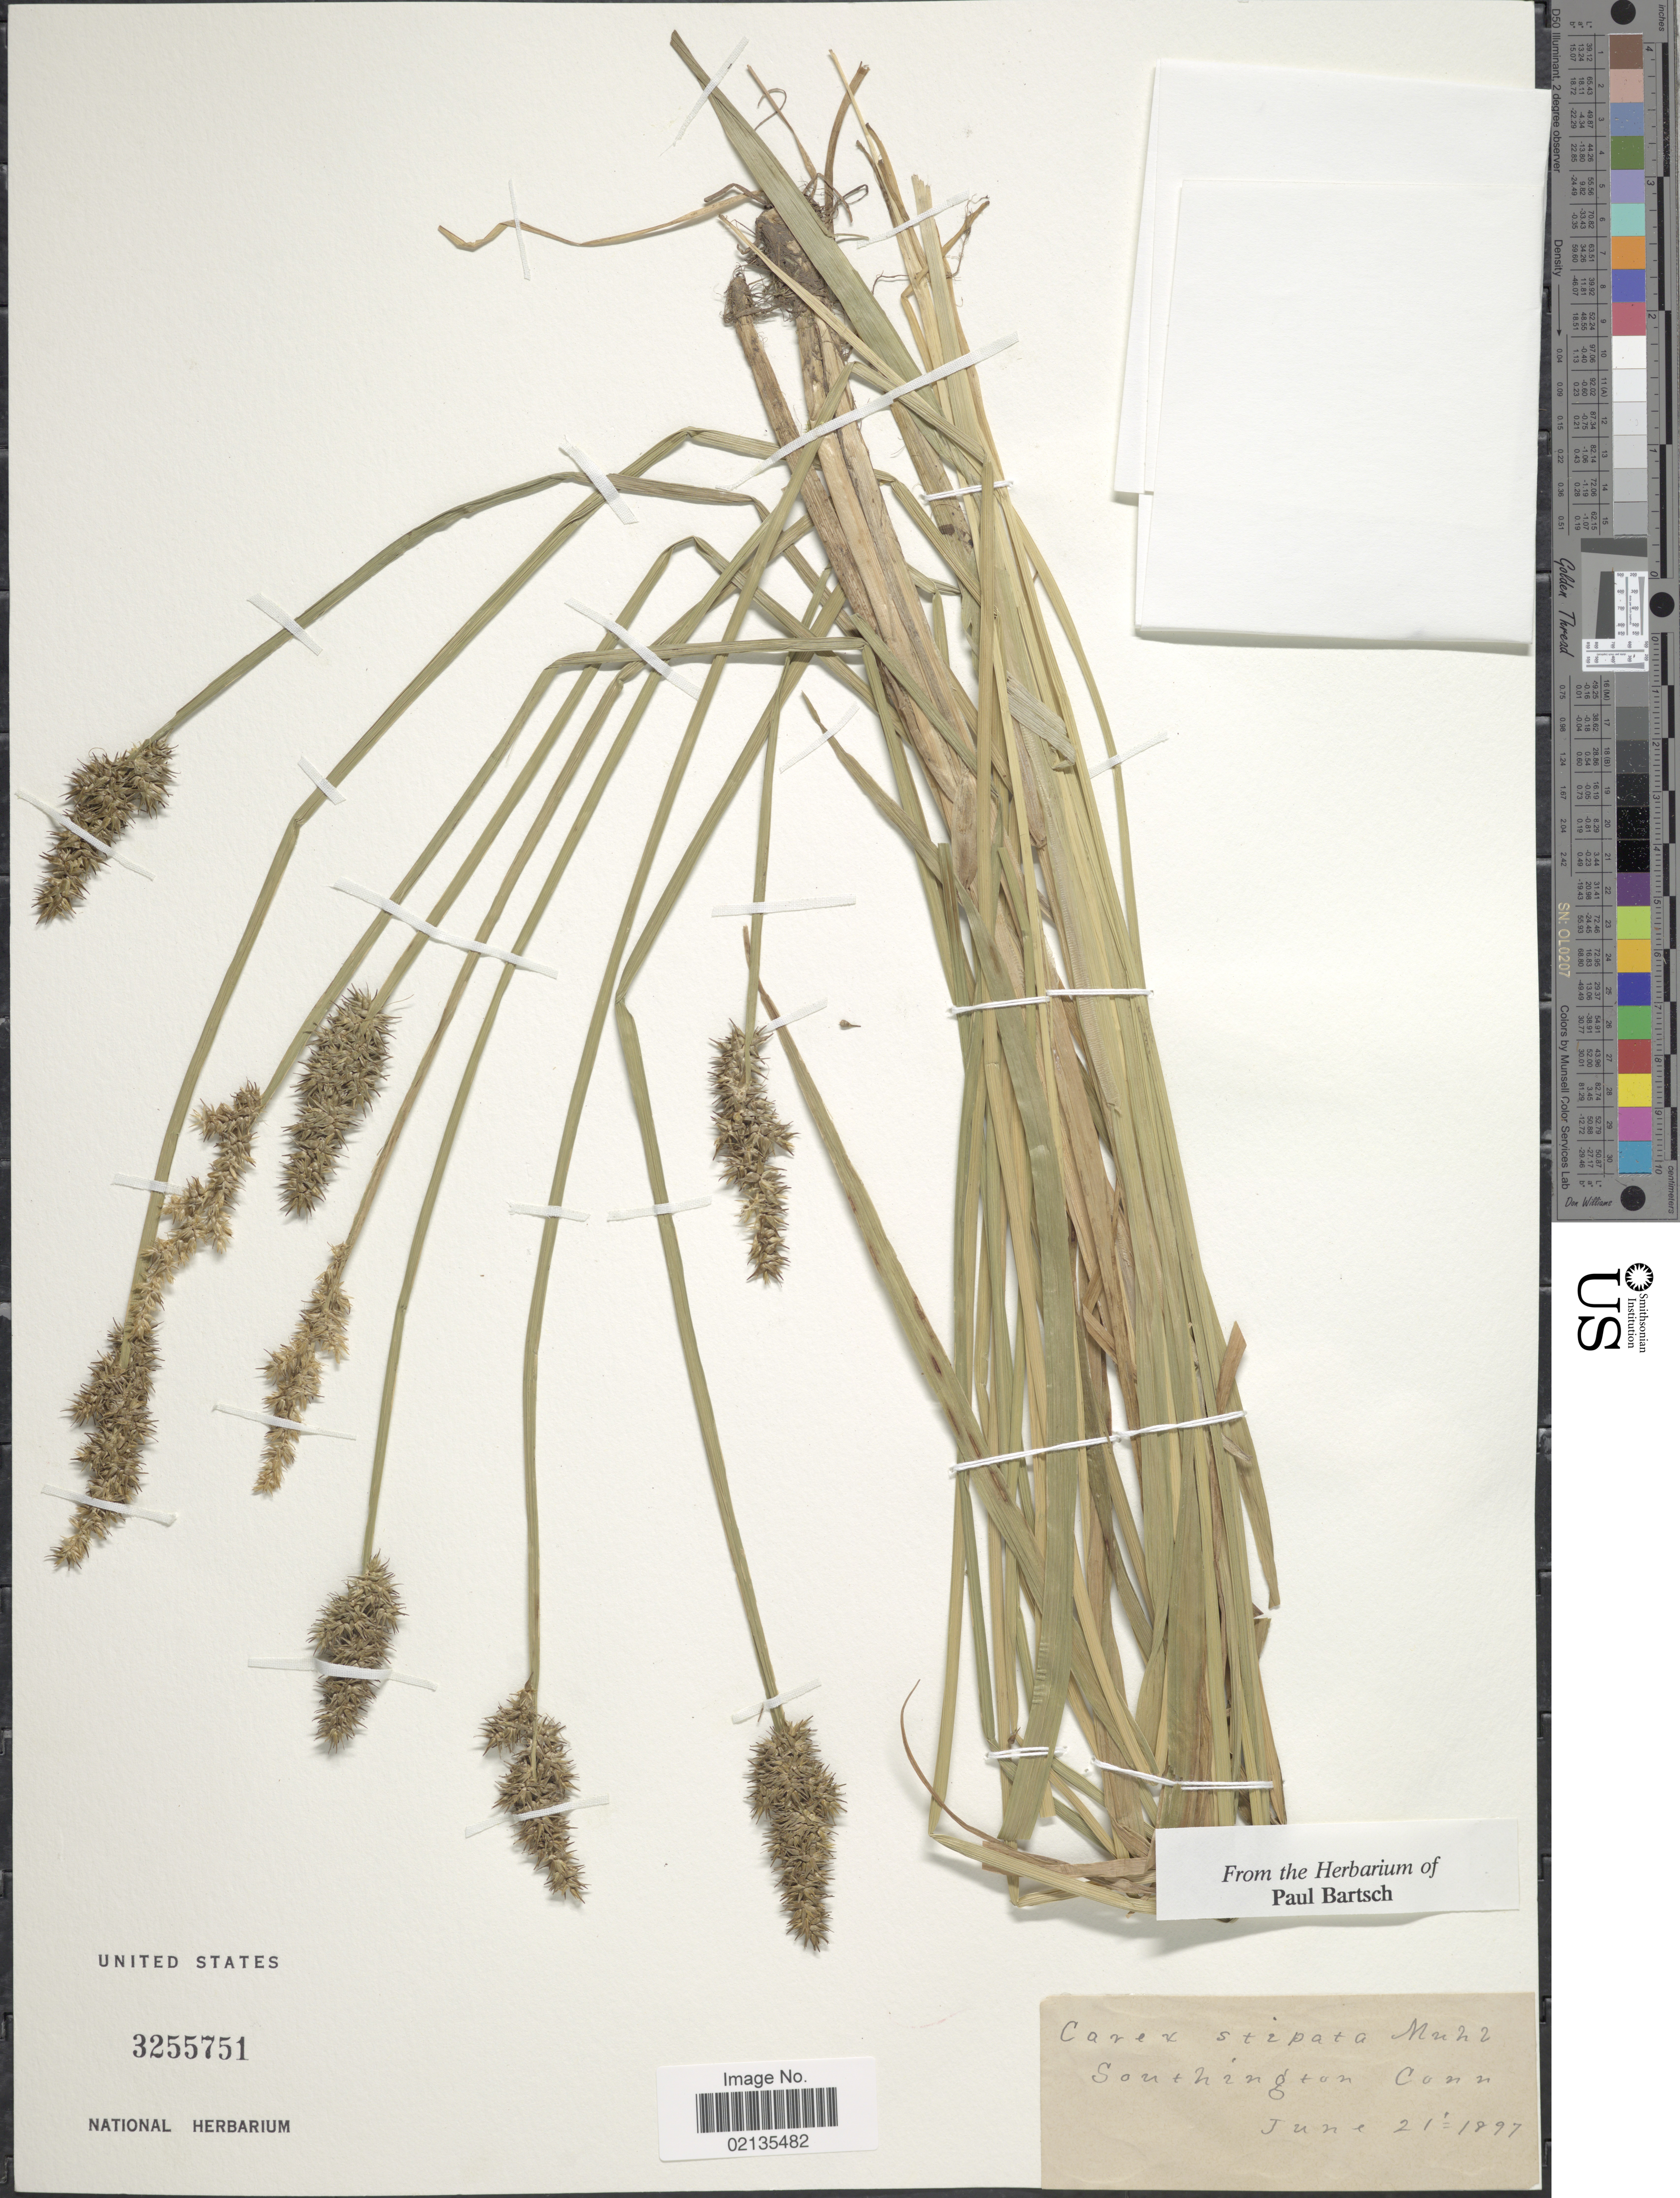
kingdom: Plantae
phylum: Tracheophyta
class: Liliopsida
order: Poales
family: Cyperaceae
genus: Carex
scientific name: Carex stipata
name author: Muhl. ex Willd.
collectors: Ex herb. Paul Bartsch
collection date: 1897-06-21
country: United States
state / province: Connecticut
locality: Southington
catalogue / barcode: US 3255751